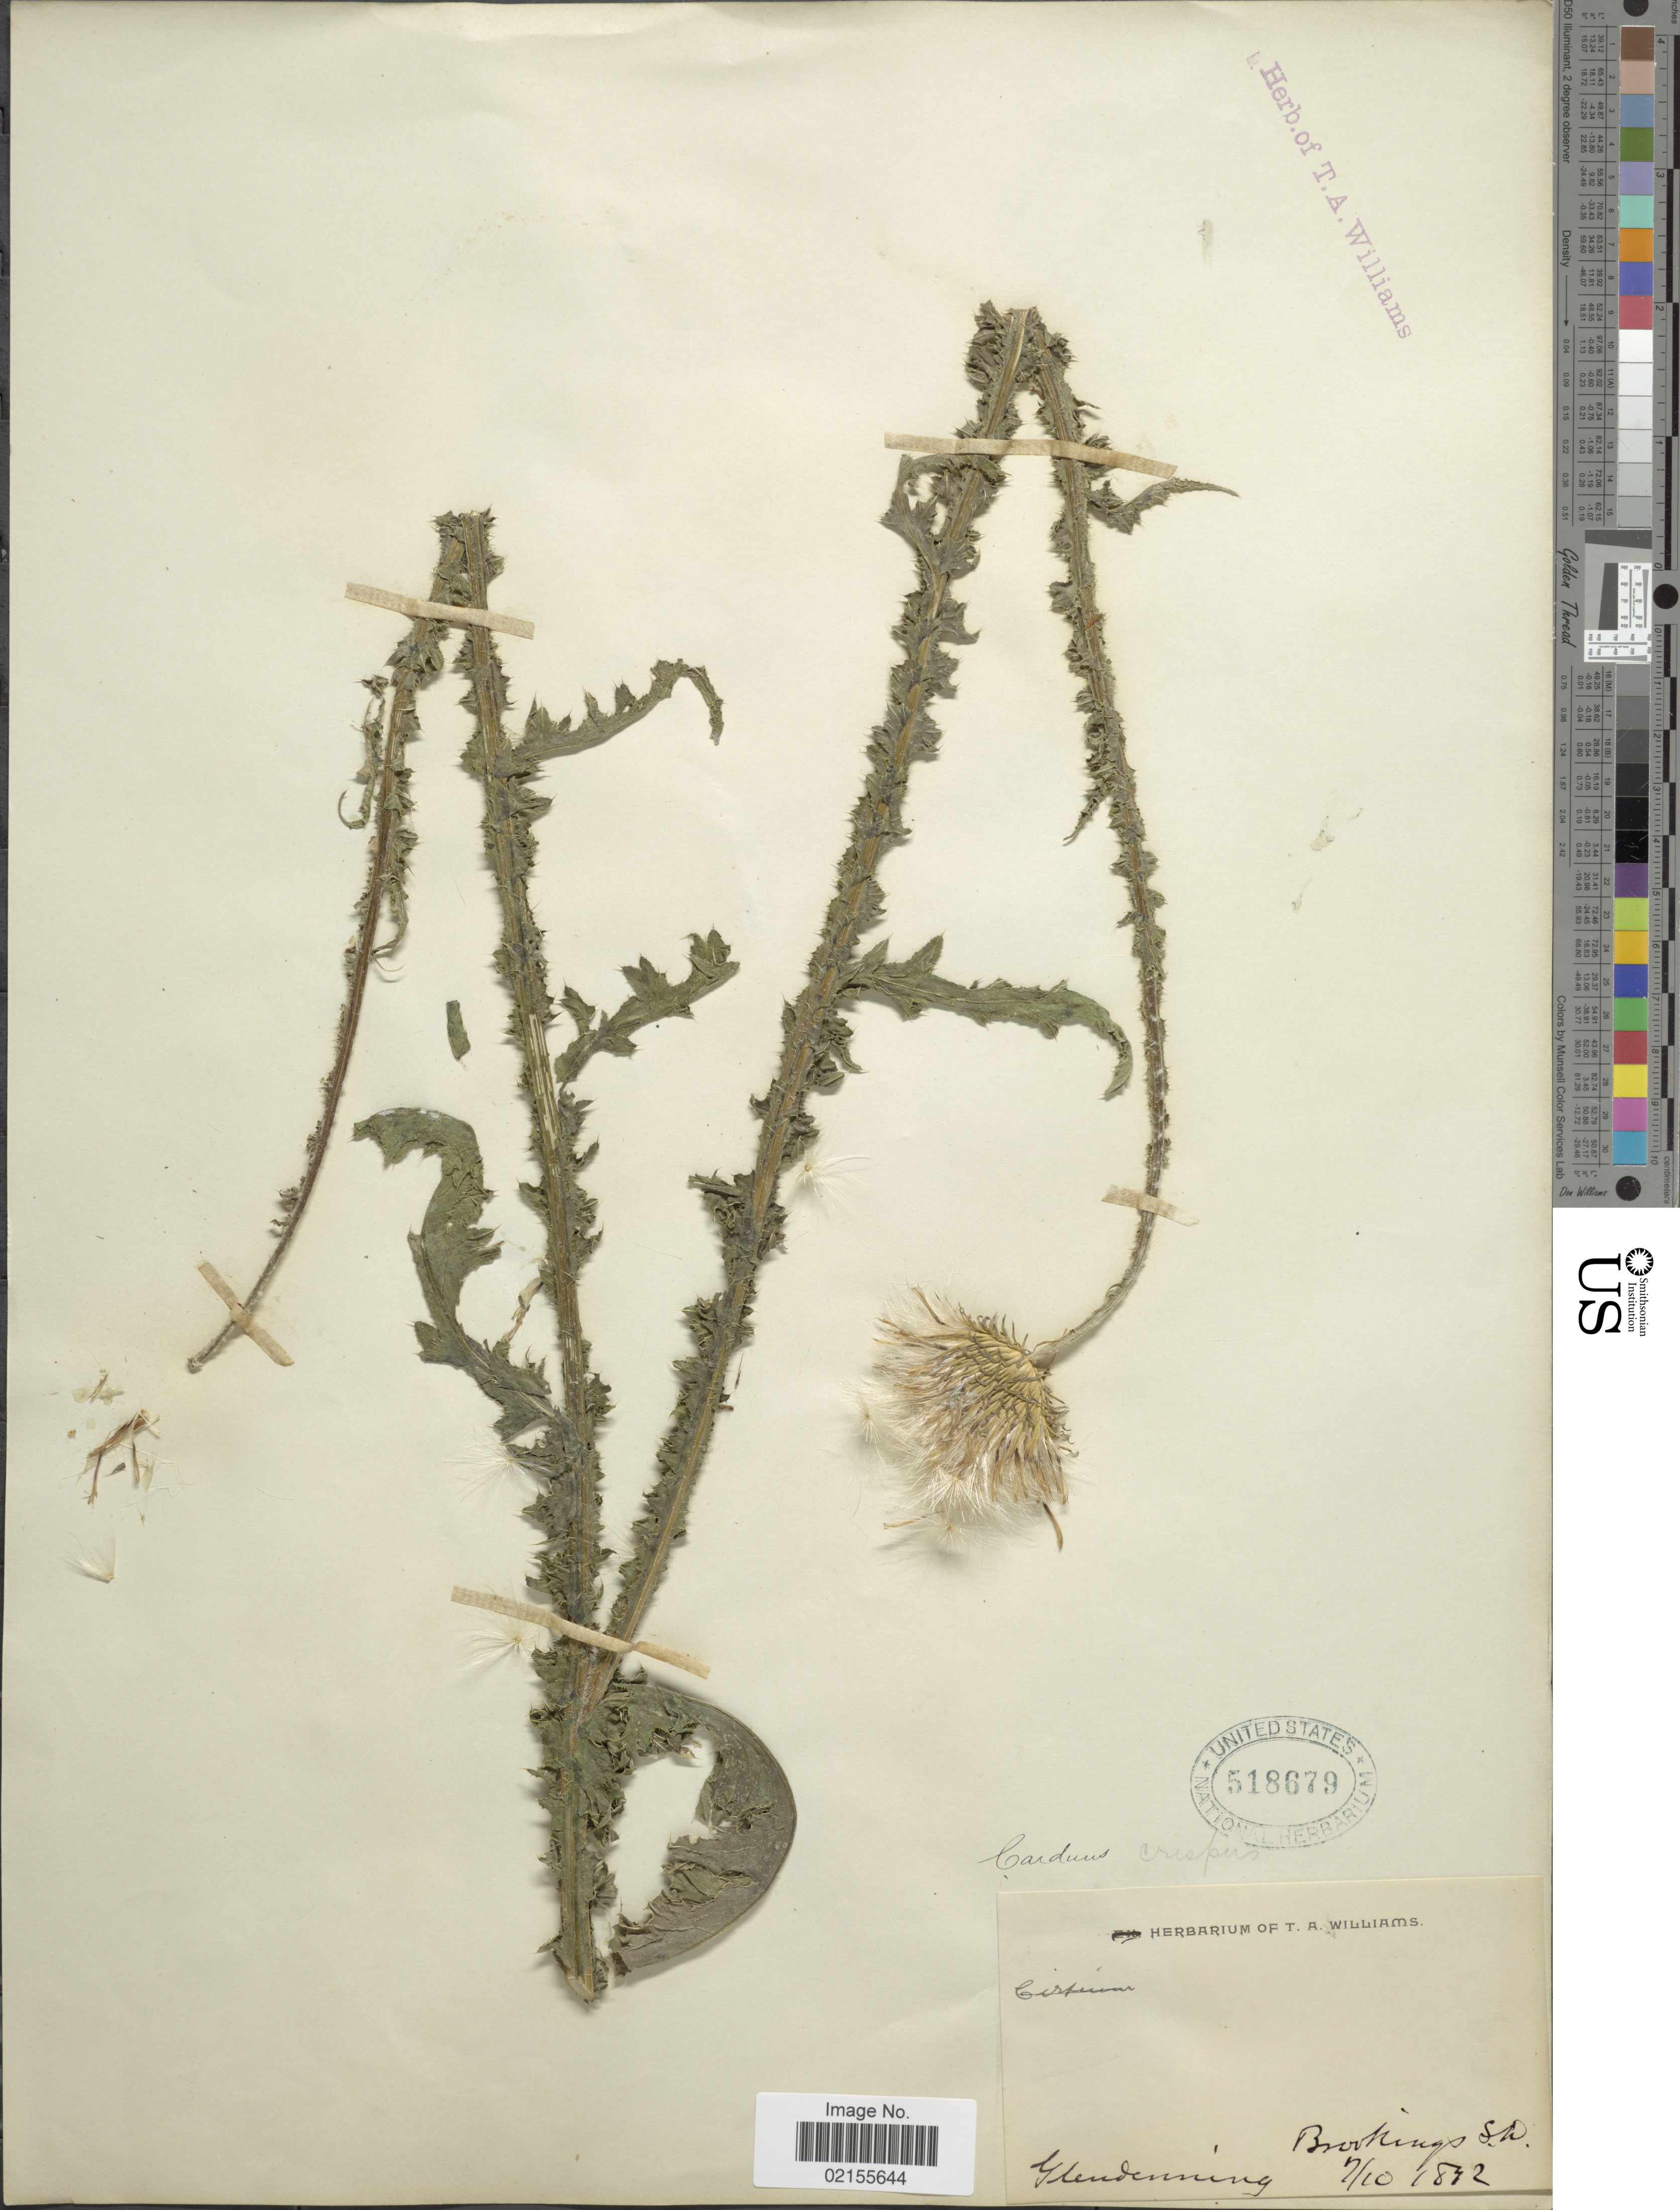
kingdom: Plantae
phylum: Tracheophyta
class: Magnoliopsida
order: Asterales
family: Asteraceae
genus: Carduus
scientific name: Carduus crispus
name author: L.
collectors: Glendinning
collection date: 1892-10-07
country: United States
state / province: South Dakota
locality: Brookings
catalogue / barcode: US 518679